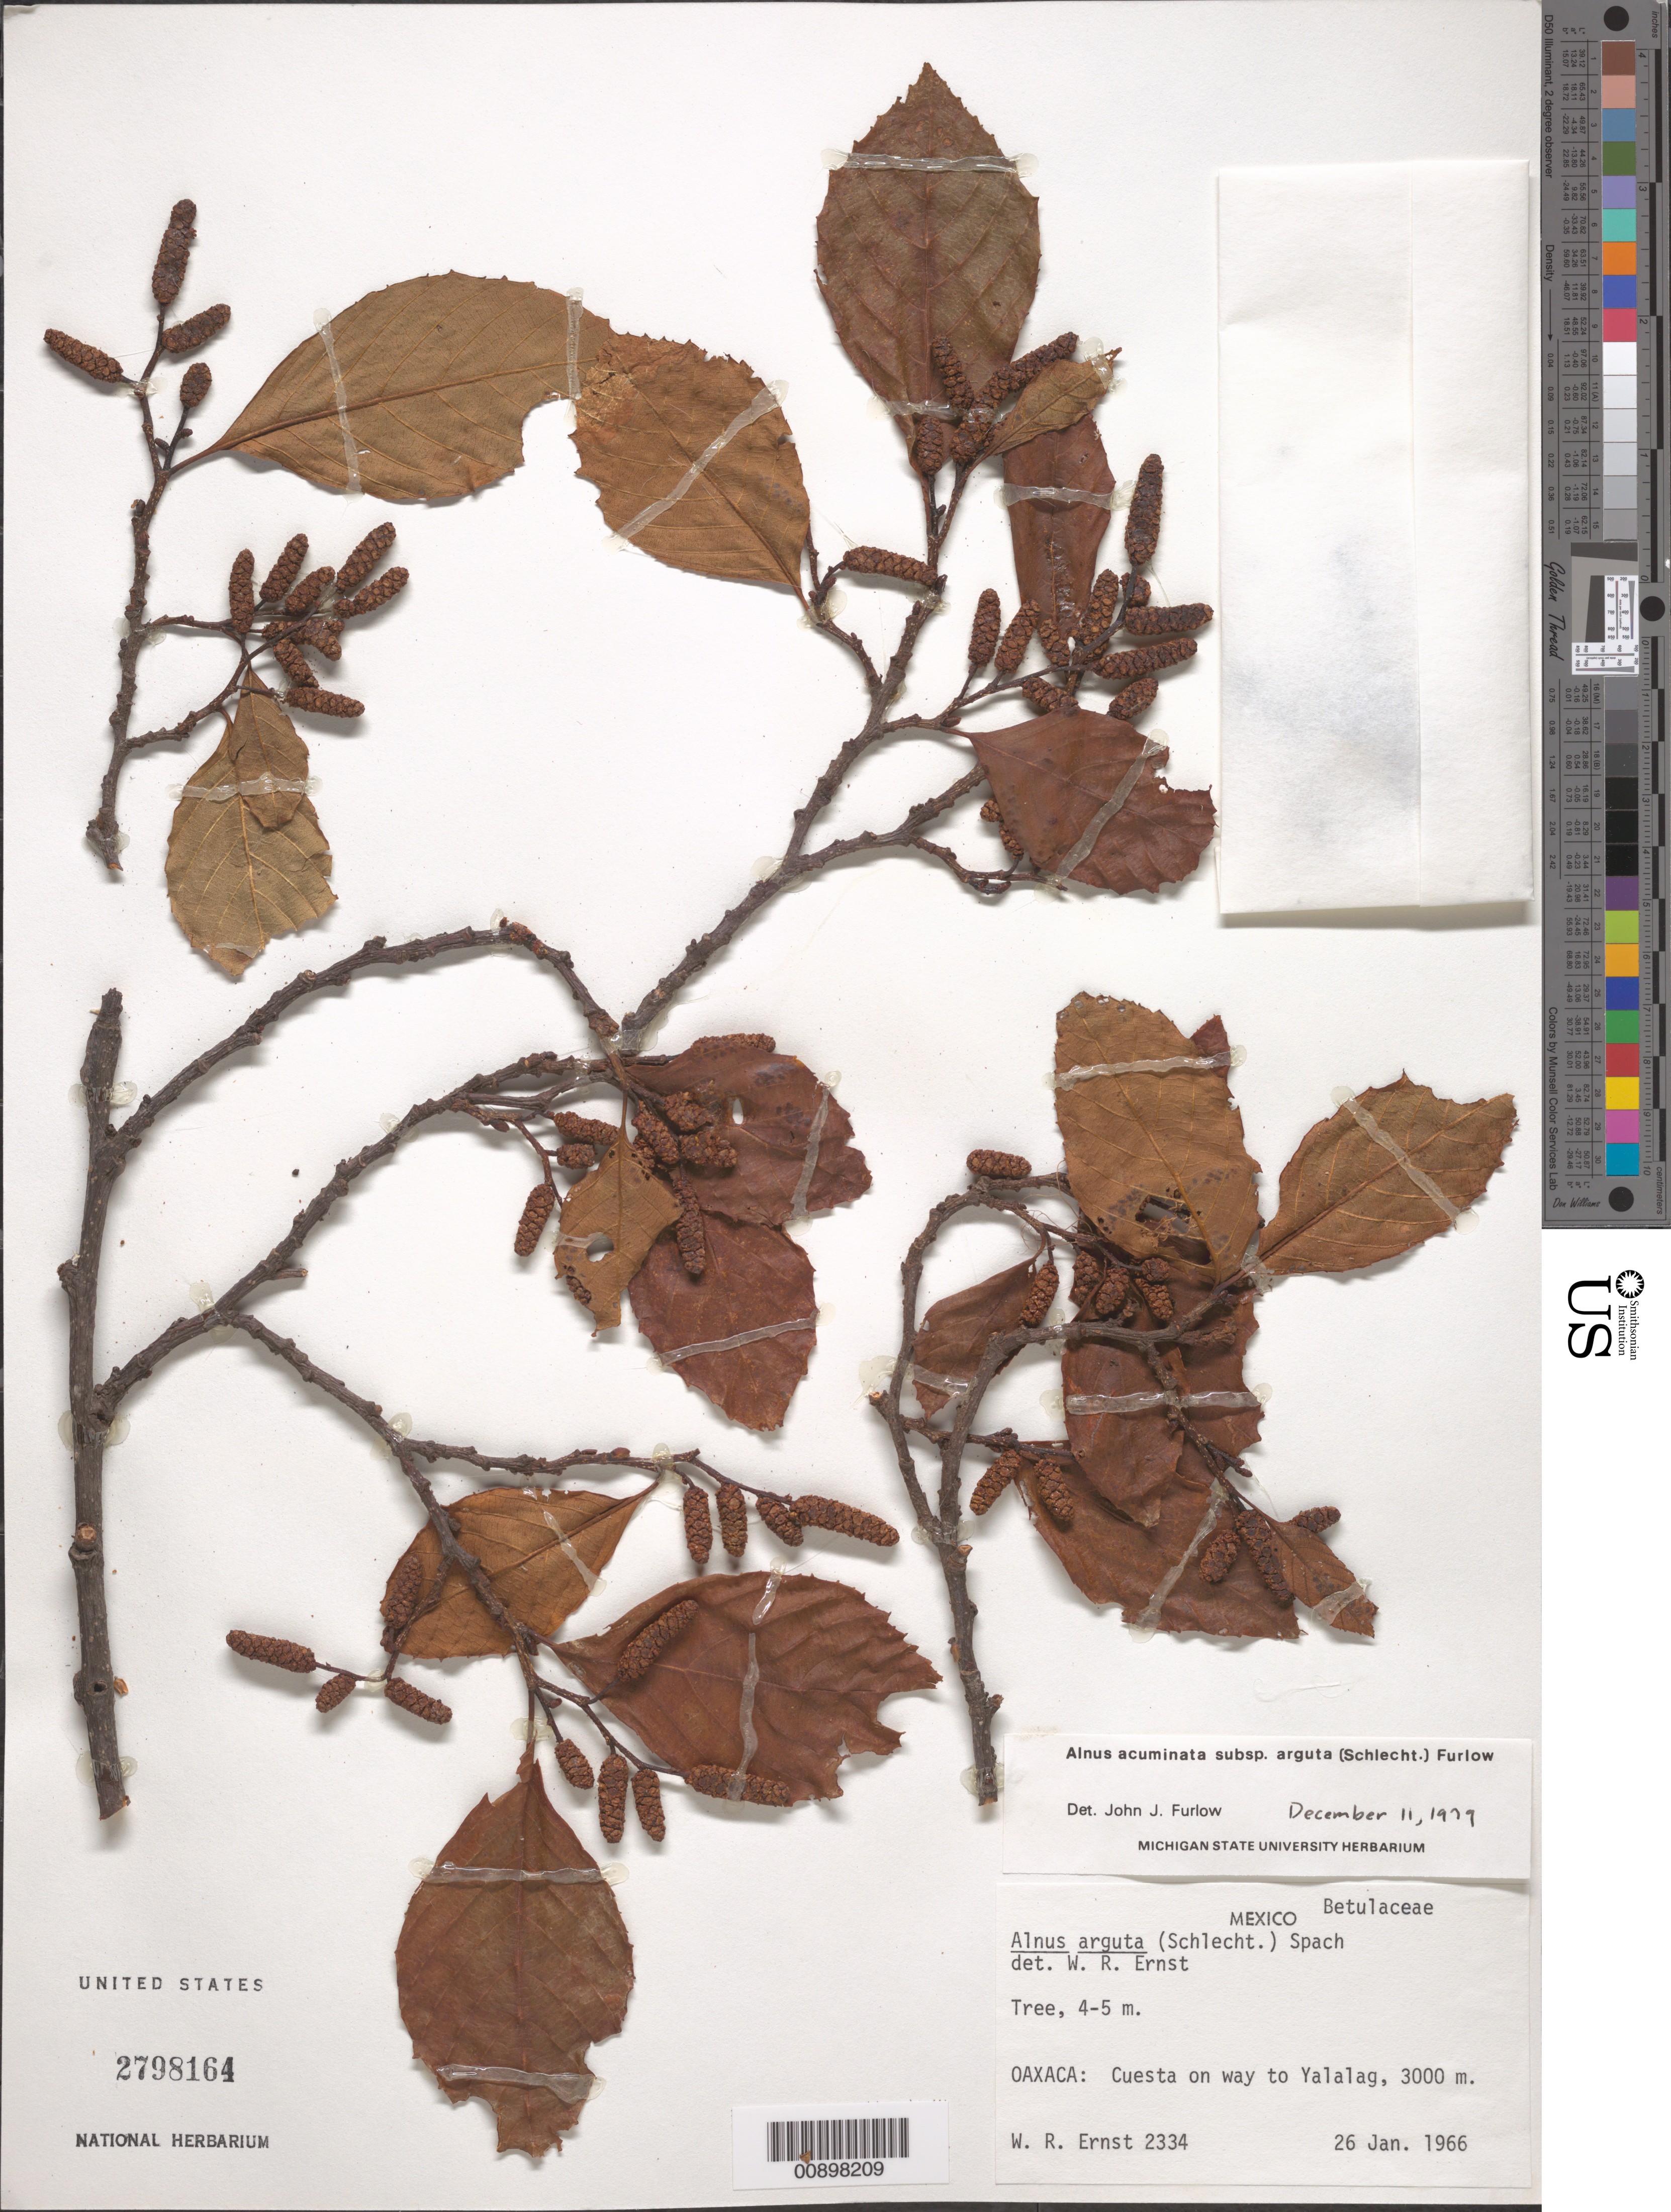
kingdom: Plantae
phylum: Tracheophyta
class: Magnoliopsida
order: Fagales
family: Betulaceae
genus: Alnus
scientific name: Alnus acuminata subsp. arguta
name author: (Schltdl.) Furlow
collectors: W. R. Ernst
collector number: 2334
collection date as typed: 26 Jan 1966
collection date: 1966-01-26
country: Mexico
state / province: Oaxaca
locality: Oaxaca: Cuesta on way to Yalalag.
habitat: Cuesta.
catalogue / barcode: US 2798164